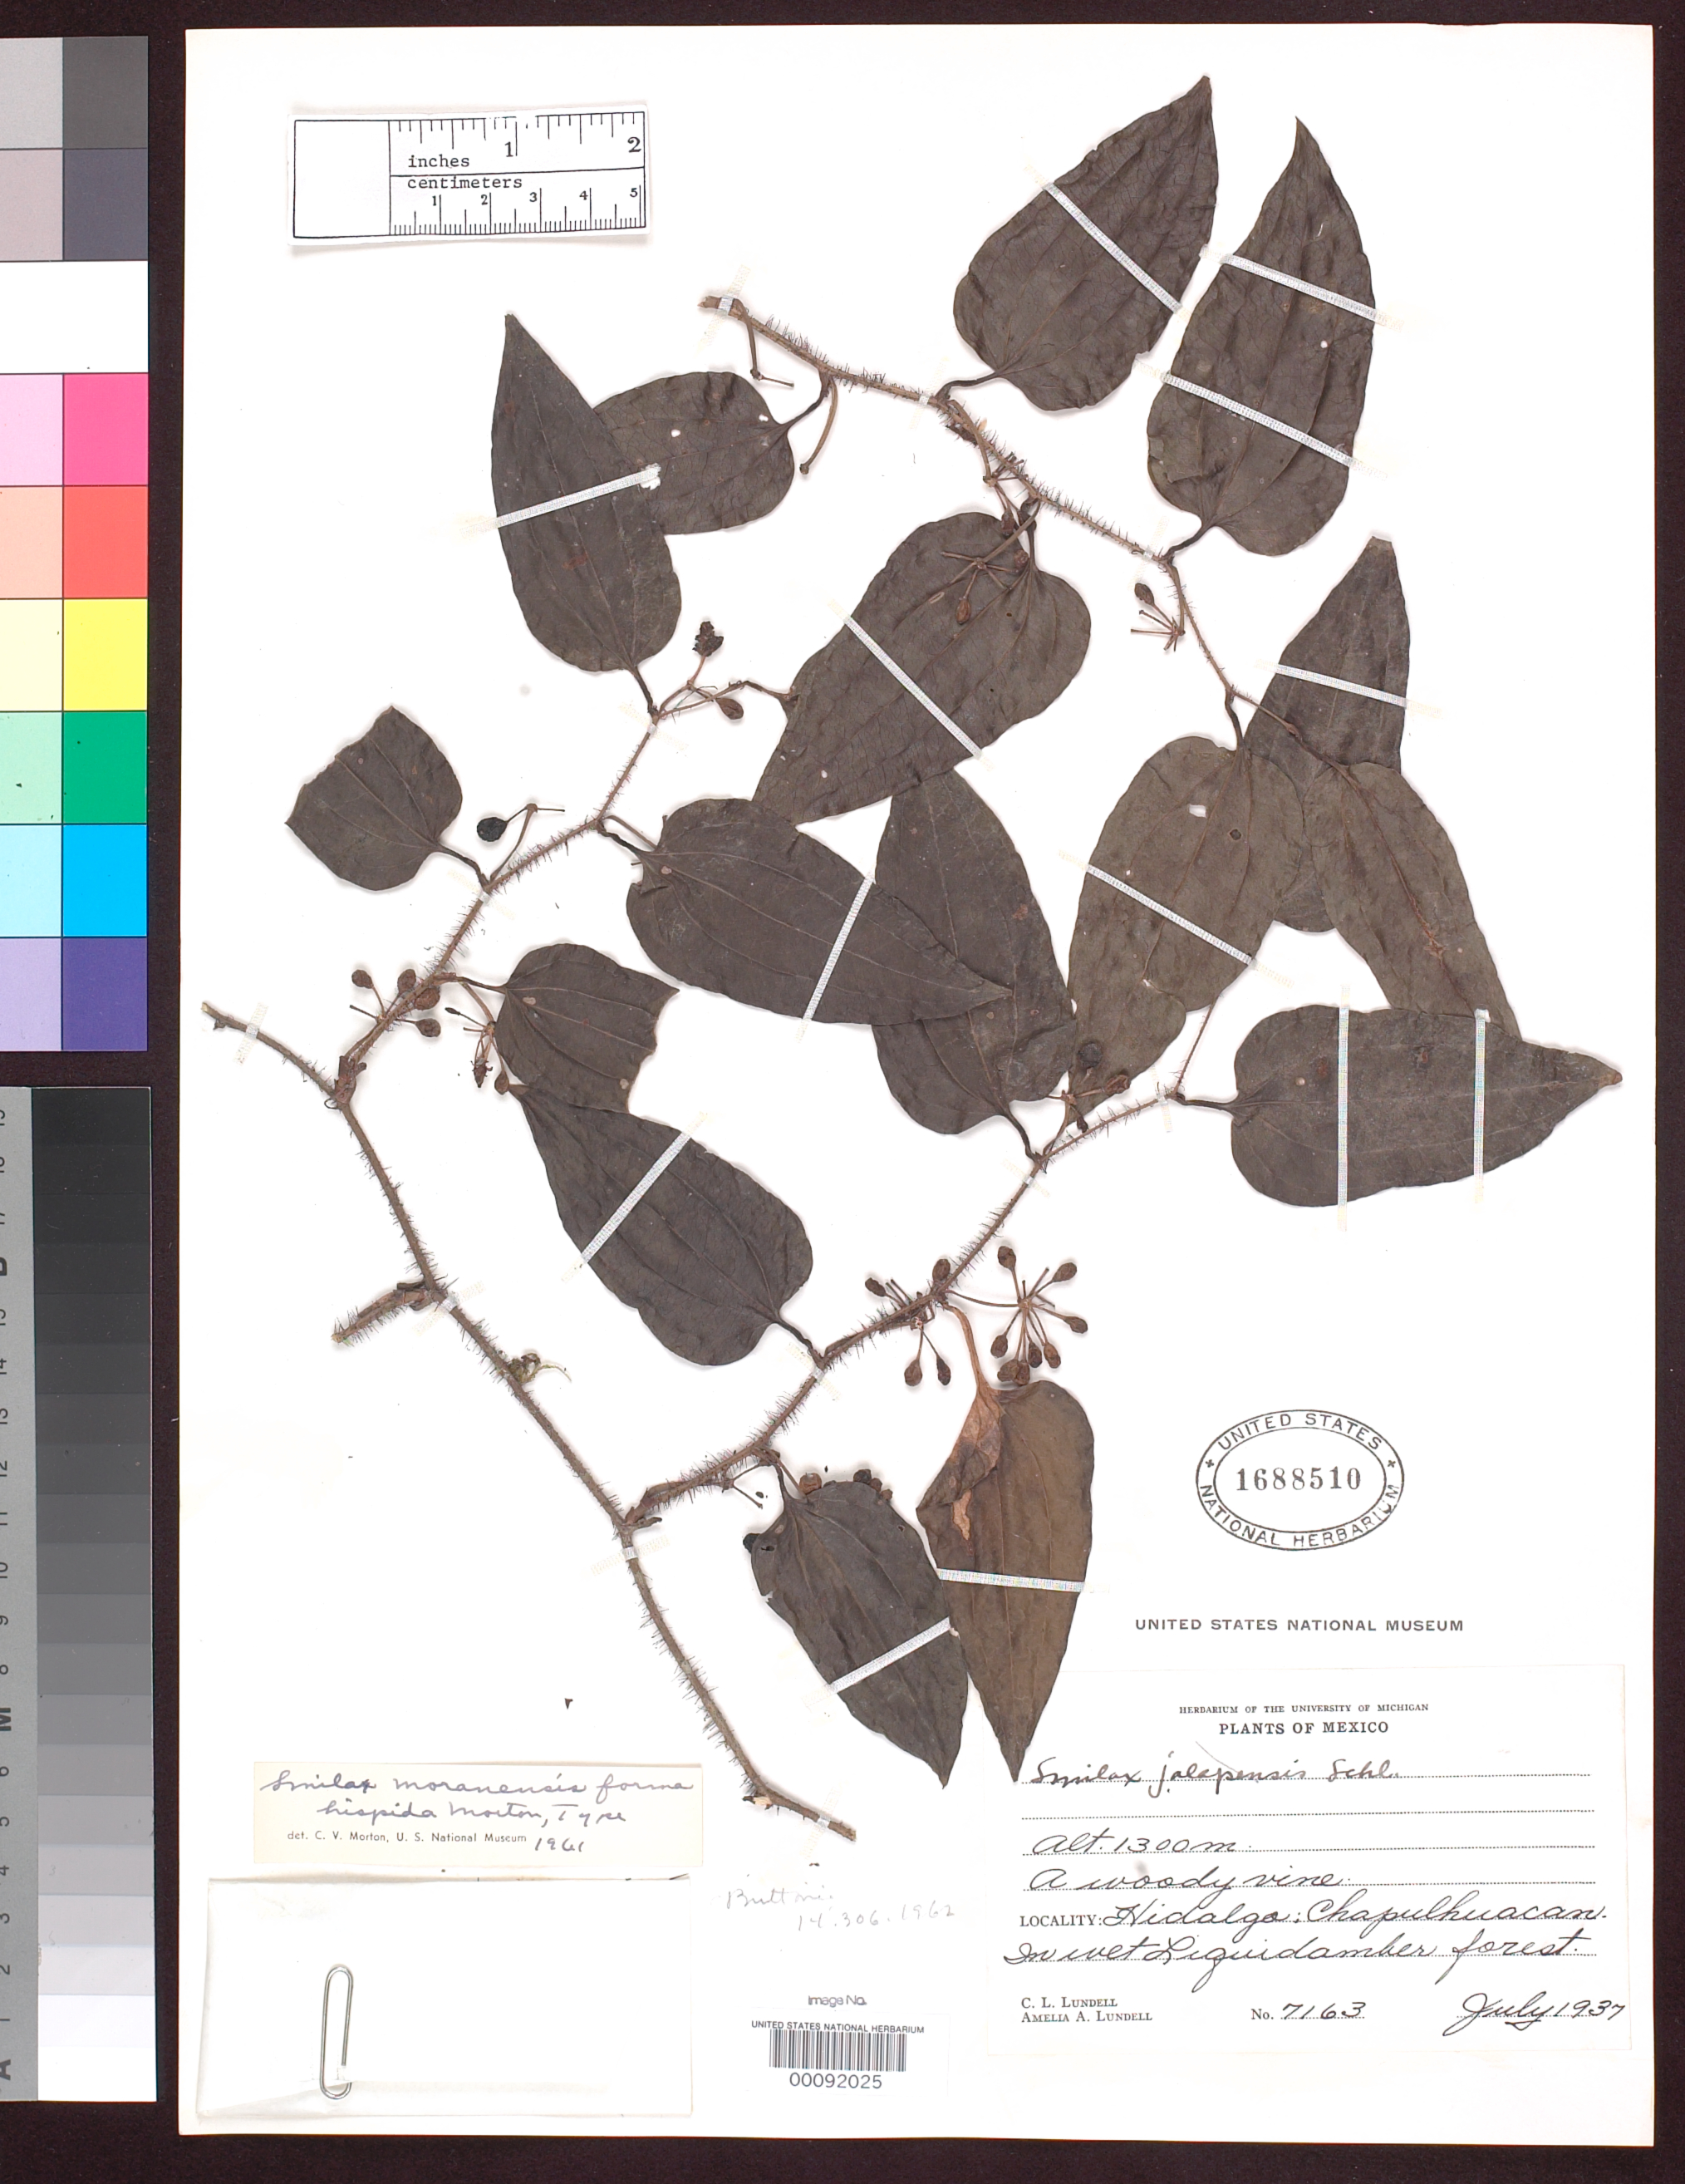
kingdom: Plantae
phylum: Tracheophyta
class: Liliopsida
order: Liliales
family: Smilacaceae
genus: Smilax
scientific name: Smilax moranensis f. hispida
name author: C.V. Morton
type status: Holotype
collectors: C. L. Lundell & A. A. Lundell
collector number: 7163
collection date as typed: Jul 1937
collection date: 1937-07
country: Mexico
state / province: Hidalgo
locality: Chapulhuacan.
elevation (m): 1300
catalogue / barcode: US 1688510